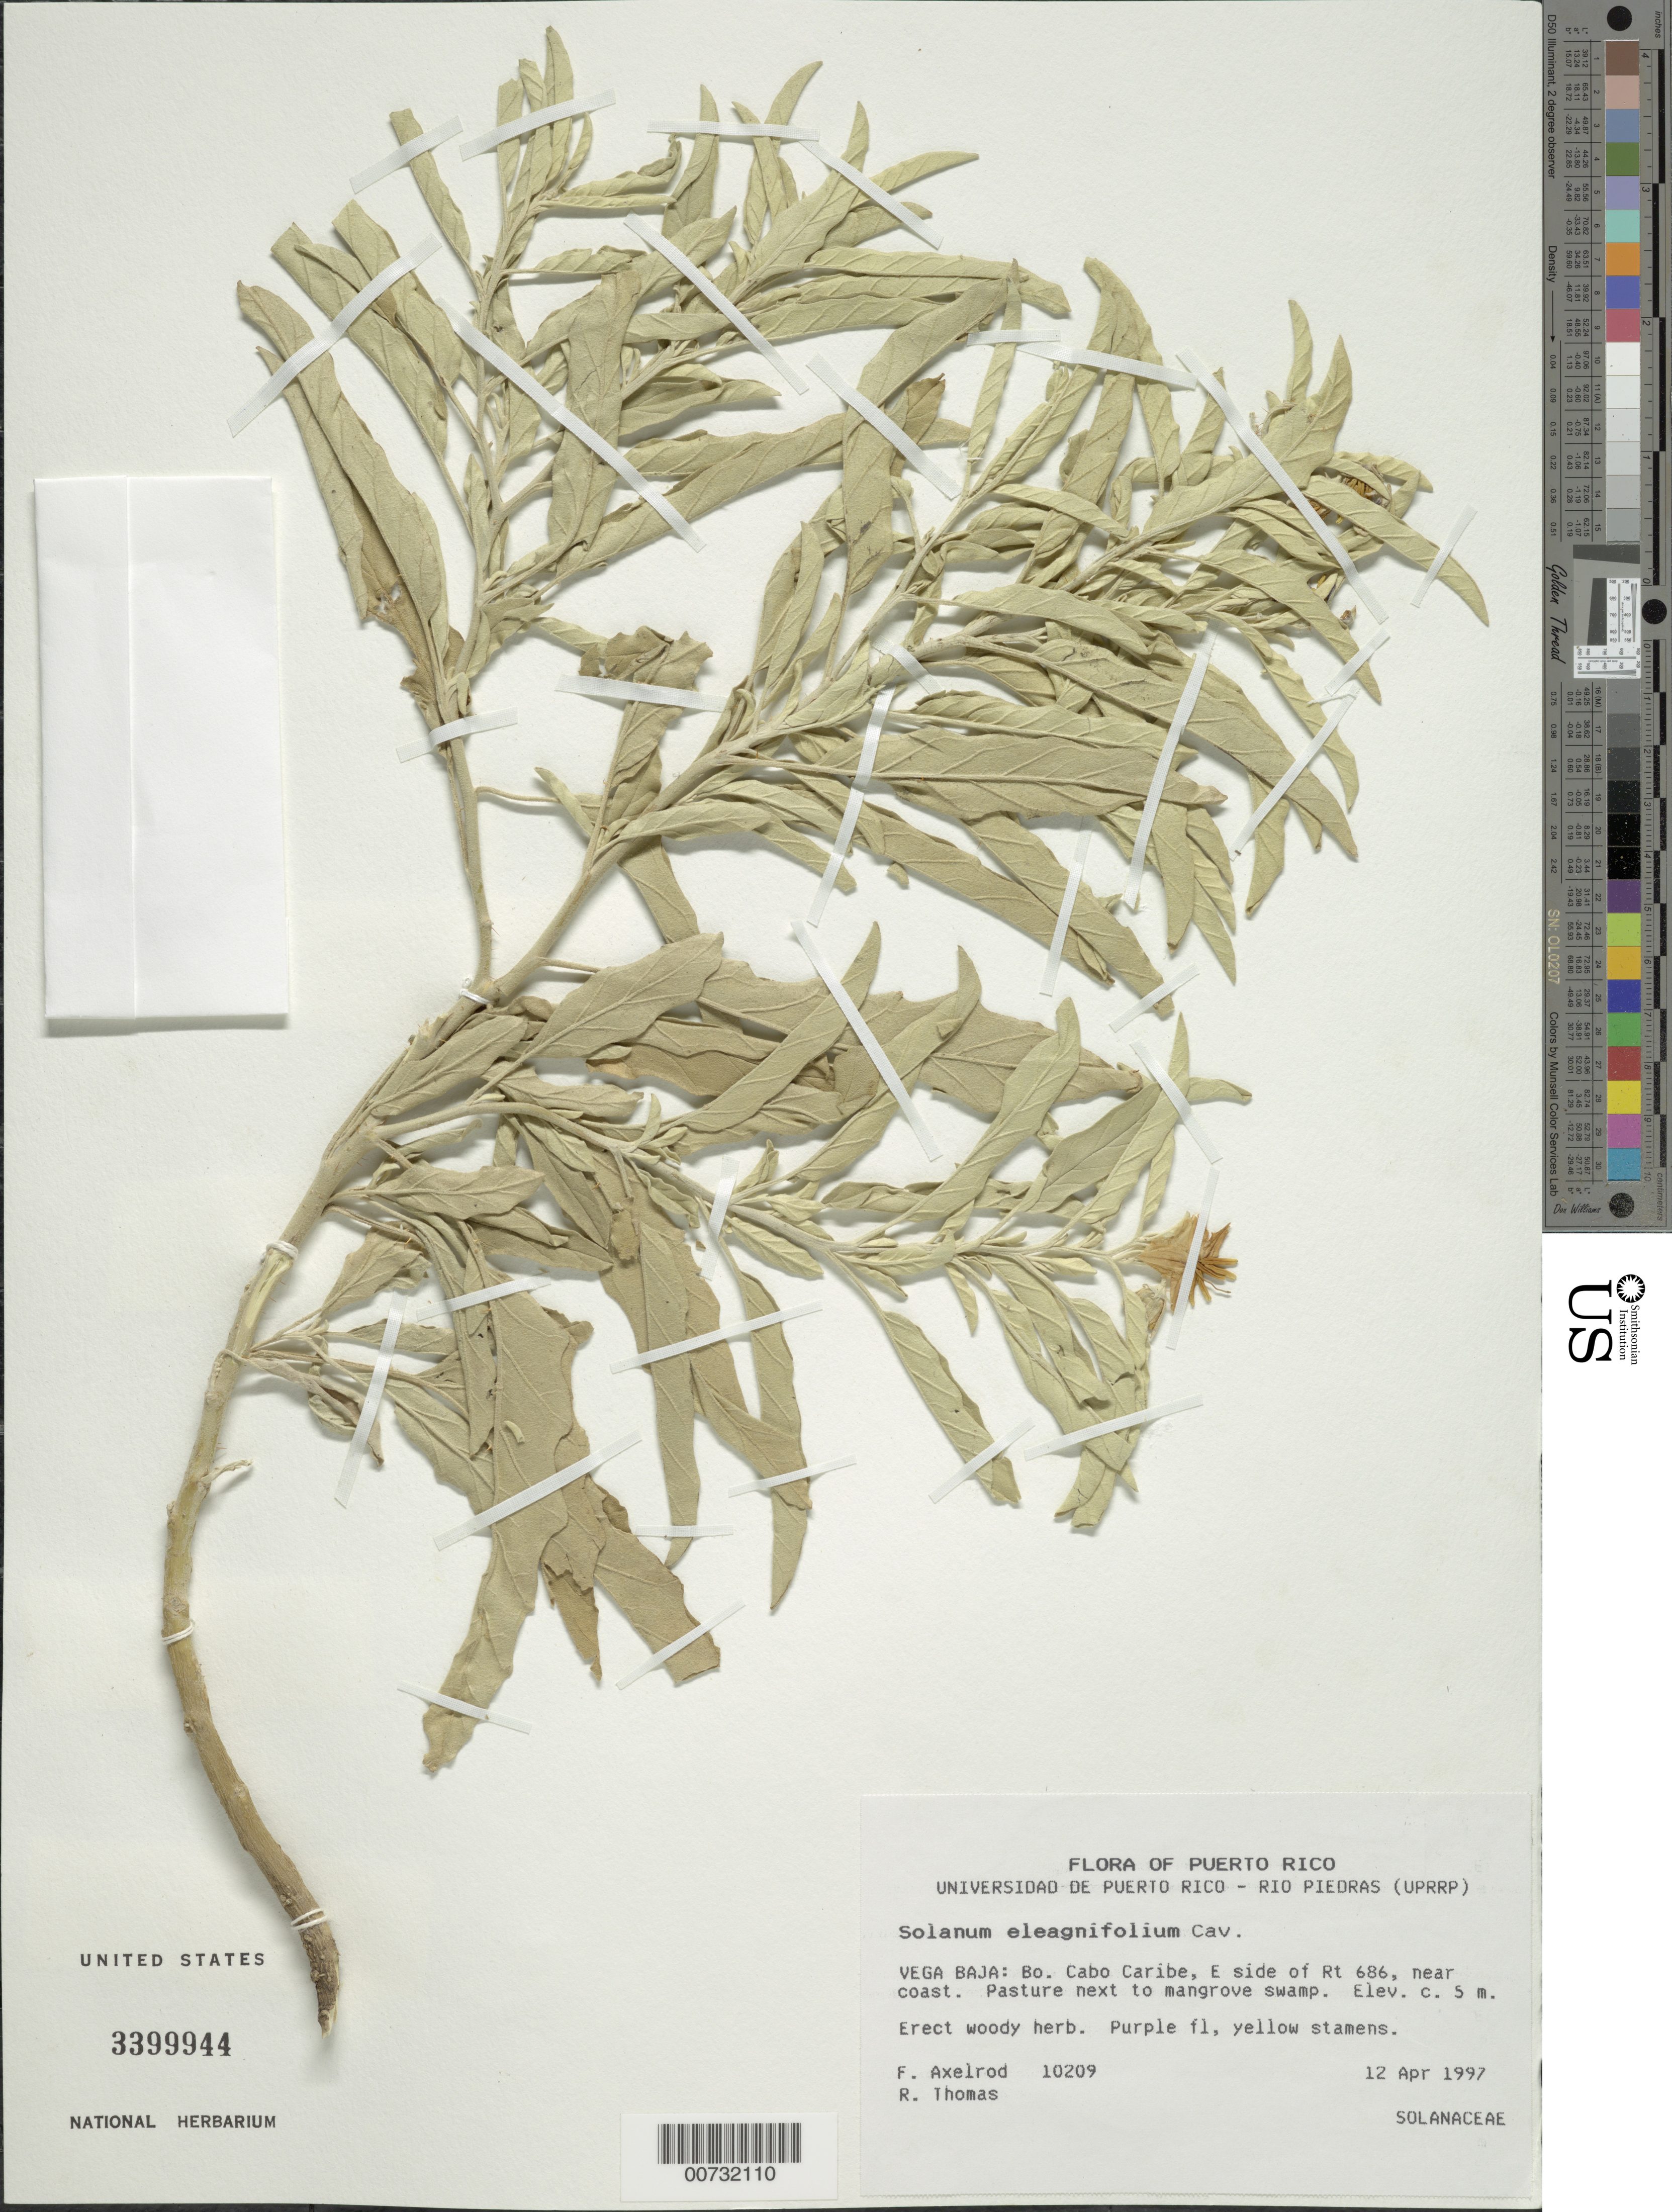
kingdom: Plantae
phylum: Tracheophyta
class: Magnoliopsida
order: Solanales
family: Solanaceae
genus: Solanum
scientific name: Solanum elaeagnifolium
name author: Cav.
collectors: F. S. Axelrod & R. Thomas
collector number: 10209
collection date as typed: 12 Apr 1997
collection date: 1997-04-12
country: Puerto Rico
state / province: Vega Baja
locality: Vega Baja: Bo. Cabo Caribe, E side of Rte 686, near coast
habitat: Pasture next to mangrove swamp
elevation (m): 5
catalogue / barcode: US 3399944